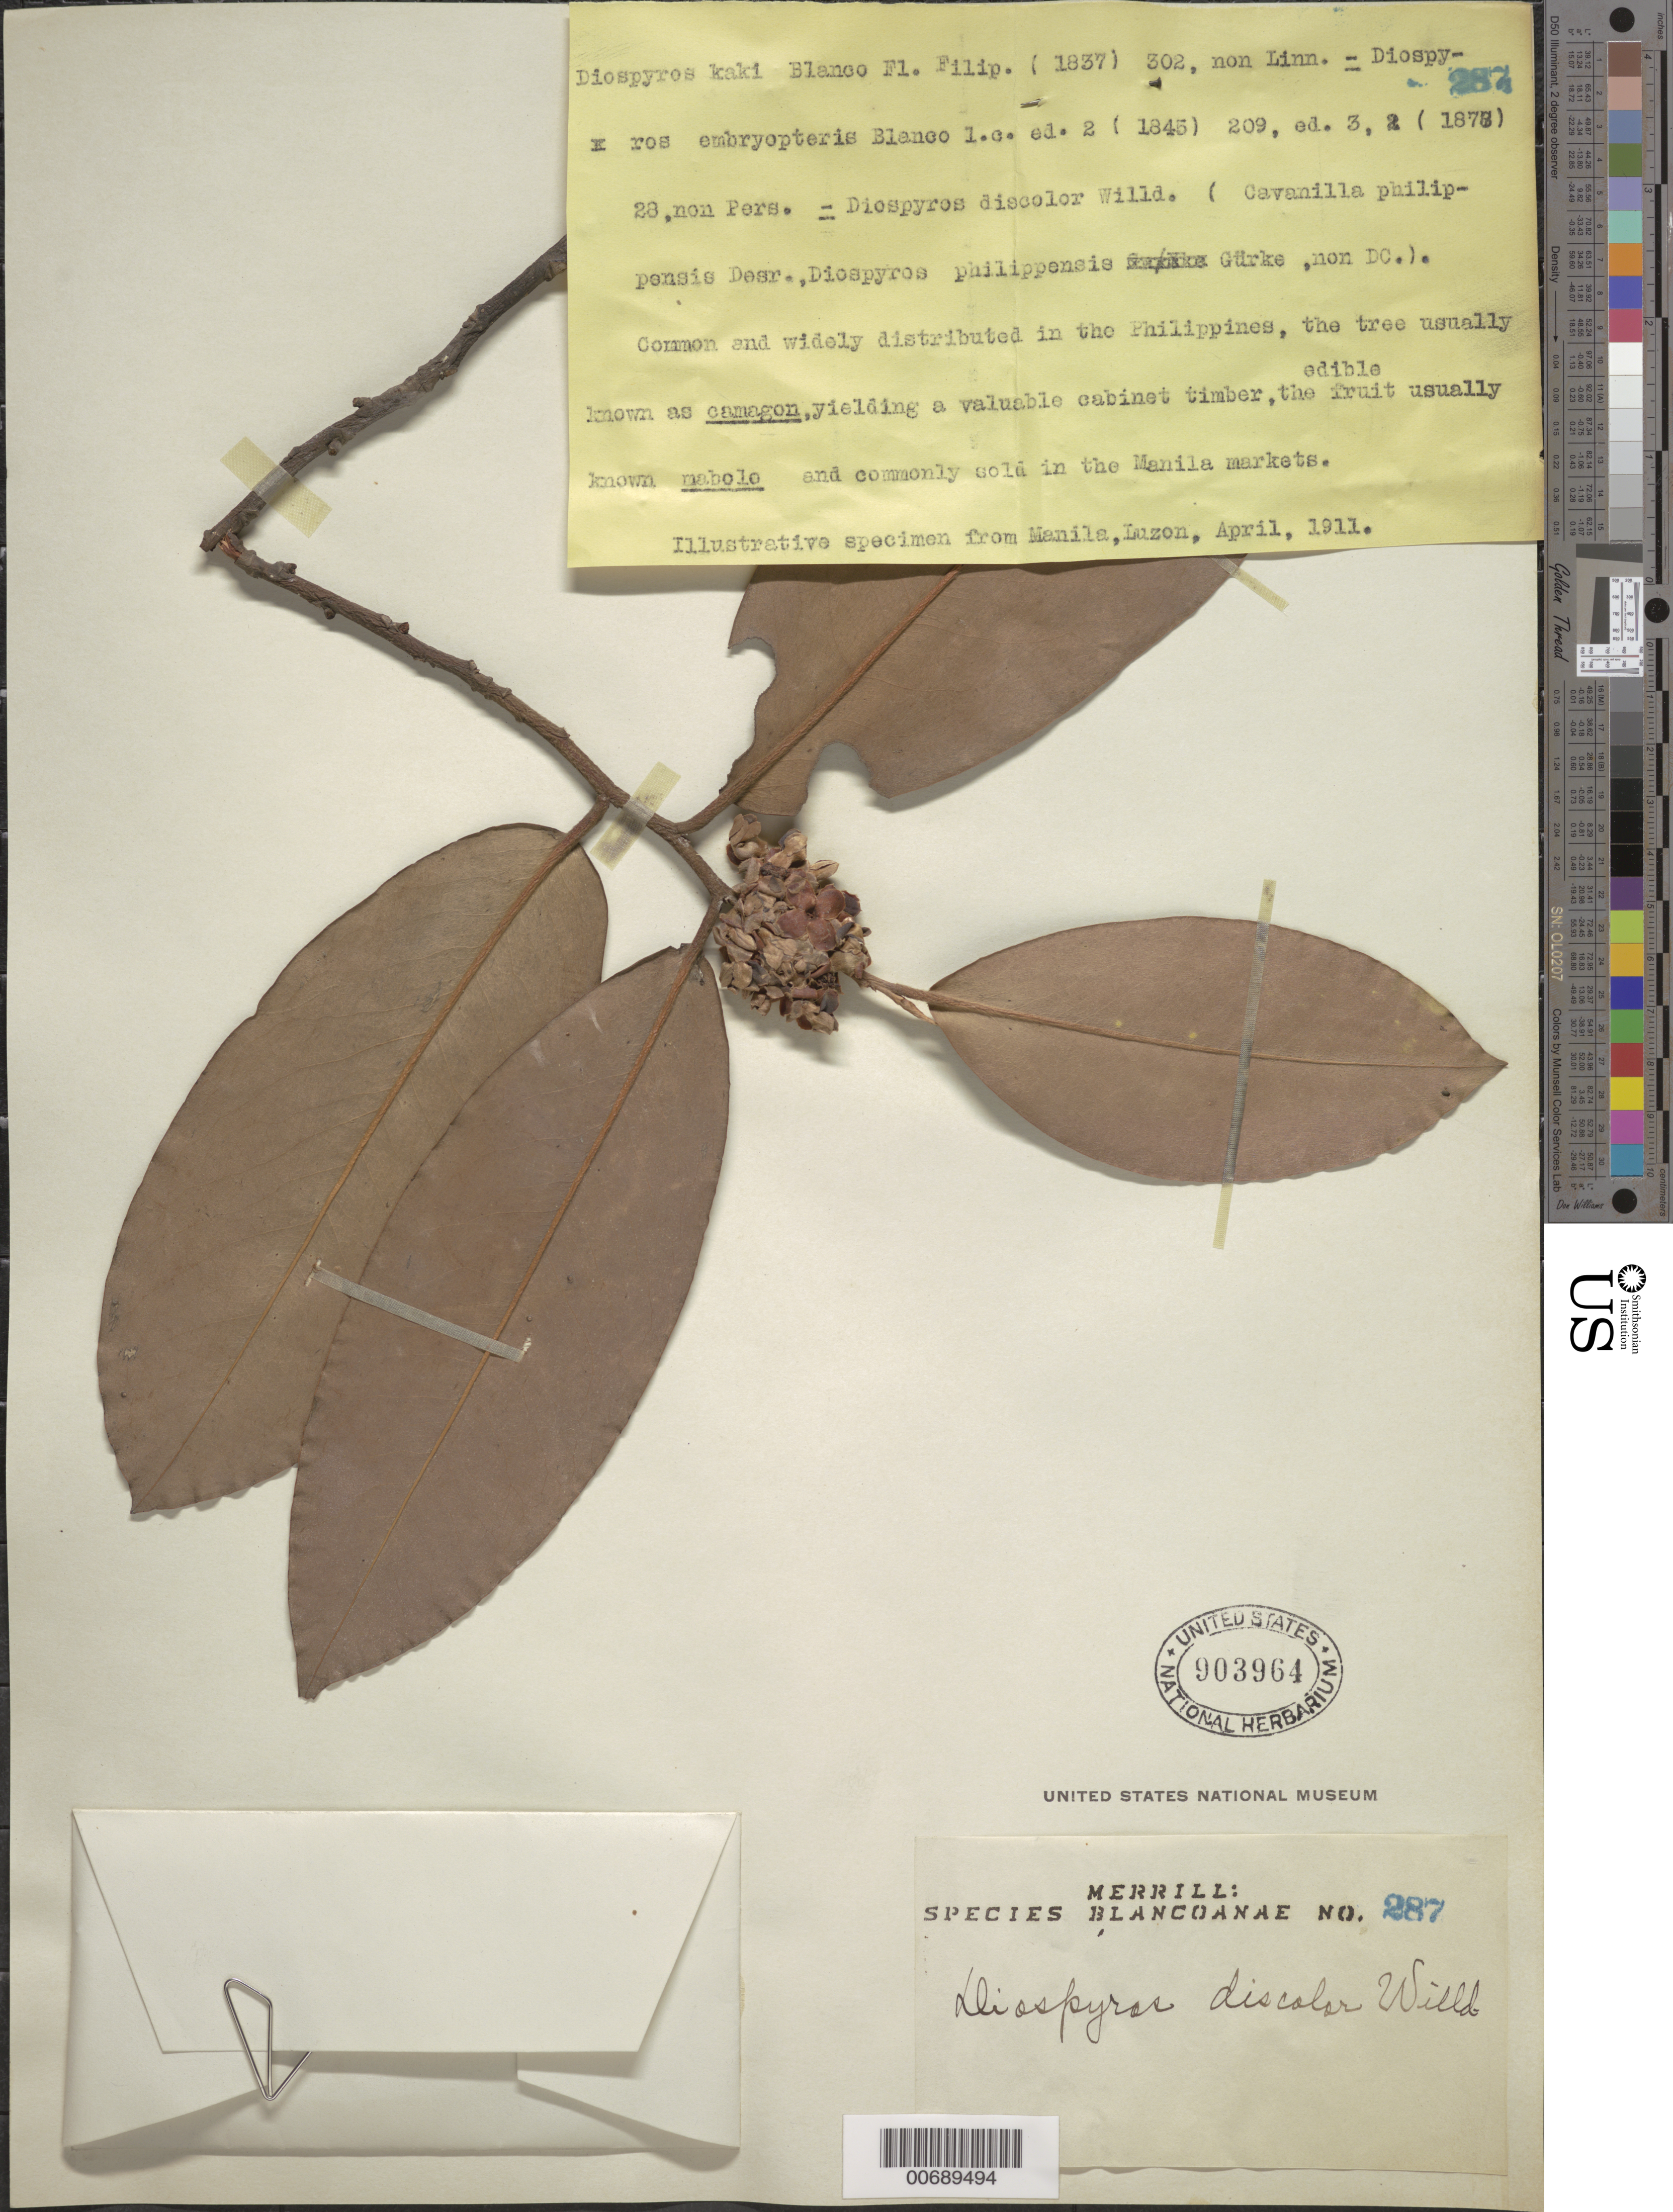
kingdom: Plantae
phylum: Tracheophyta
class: Magnoliopsida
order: Ericales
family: Ebenaceae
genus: Diospyros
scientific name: Diospyros discolor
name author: Willd.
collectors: E. D. Merrill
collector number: Sp. Blancoan. 0287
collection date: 1911-04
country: Philippines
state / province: National Capital Region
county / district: Manila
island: Luzon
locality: Manila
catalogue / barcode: US 903964